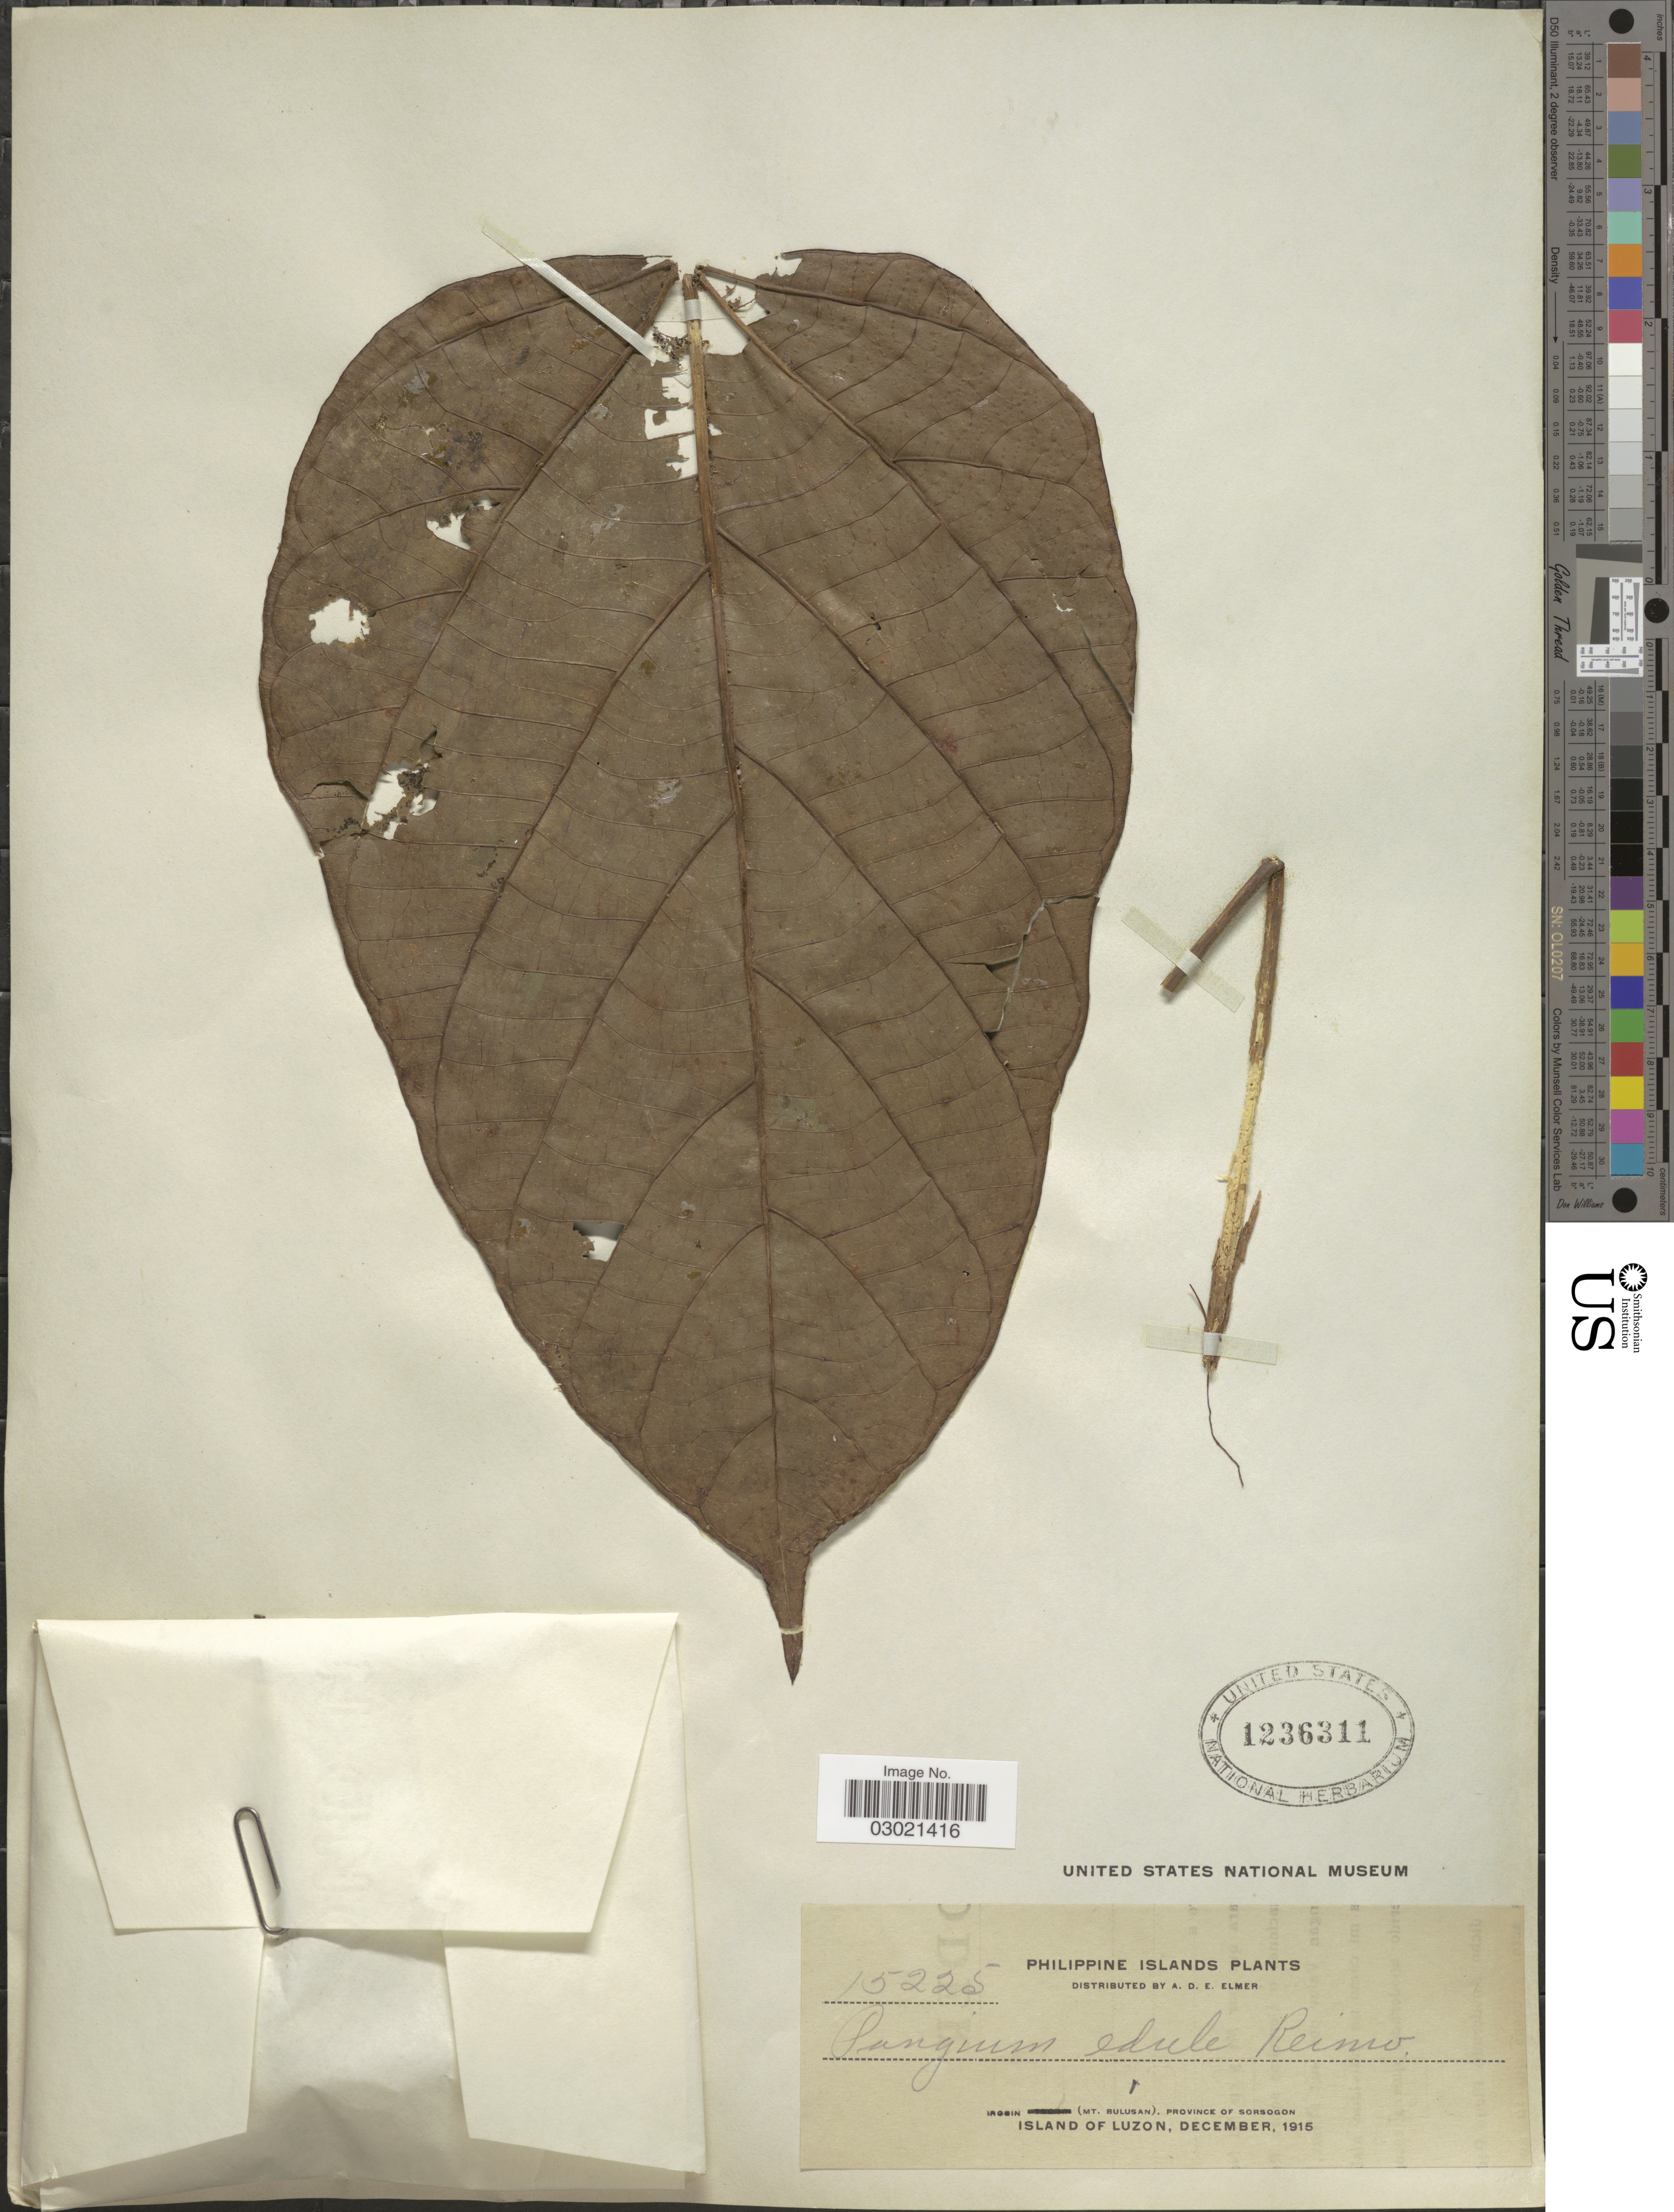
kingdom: Plantae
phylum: Tracheophyta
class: Magnoliopsida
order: Malpighiales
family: Achariaceae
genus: Pangium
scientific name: Pangium edule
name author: Reinw.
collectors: A. D. E. Elmer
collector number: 15225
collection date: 1915-12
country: Philippines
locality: Irosin (Mt. Bulusan), Province of Sorsogon, Island of Luzon.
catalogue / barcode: US 1236311